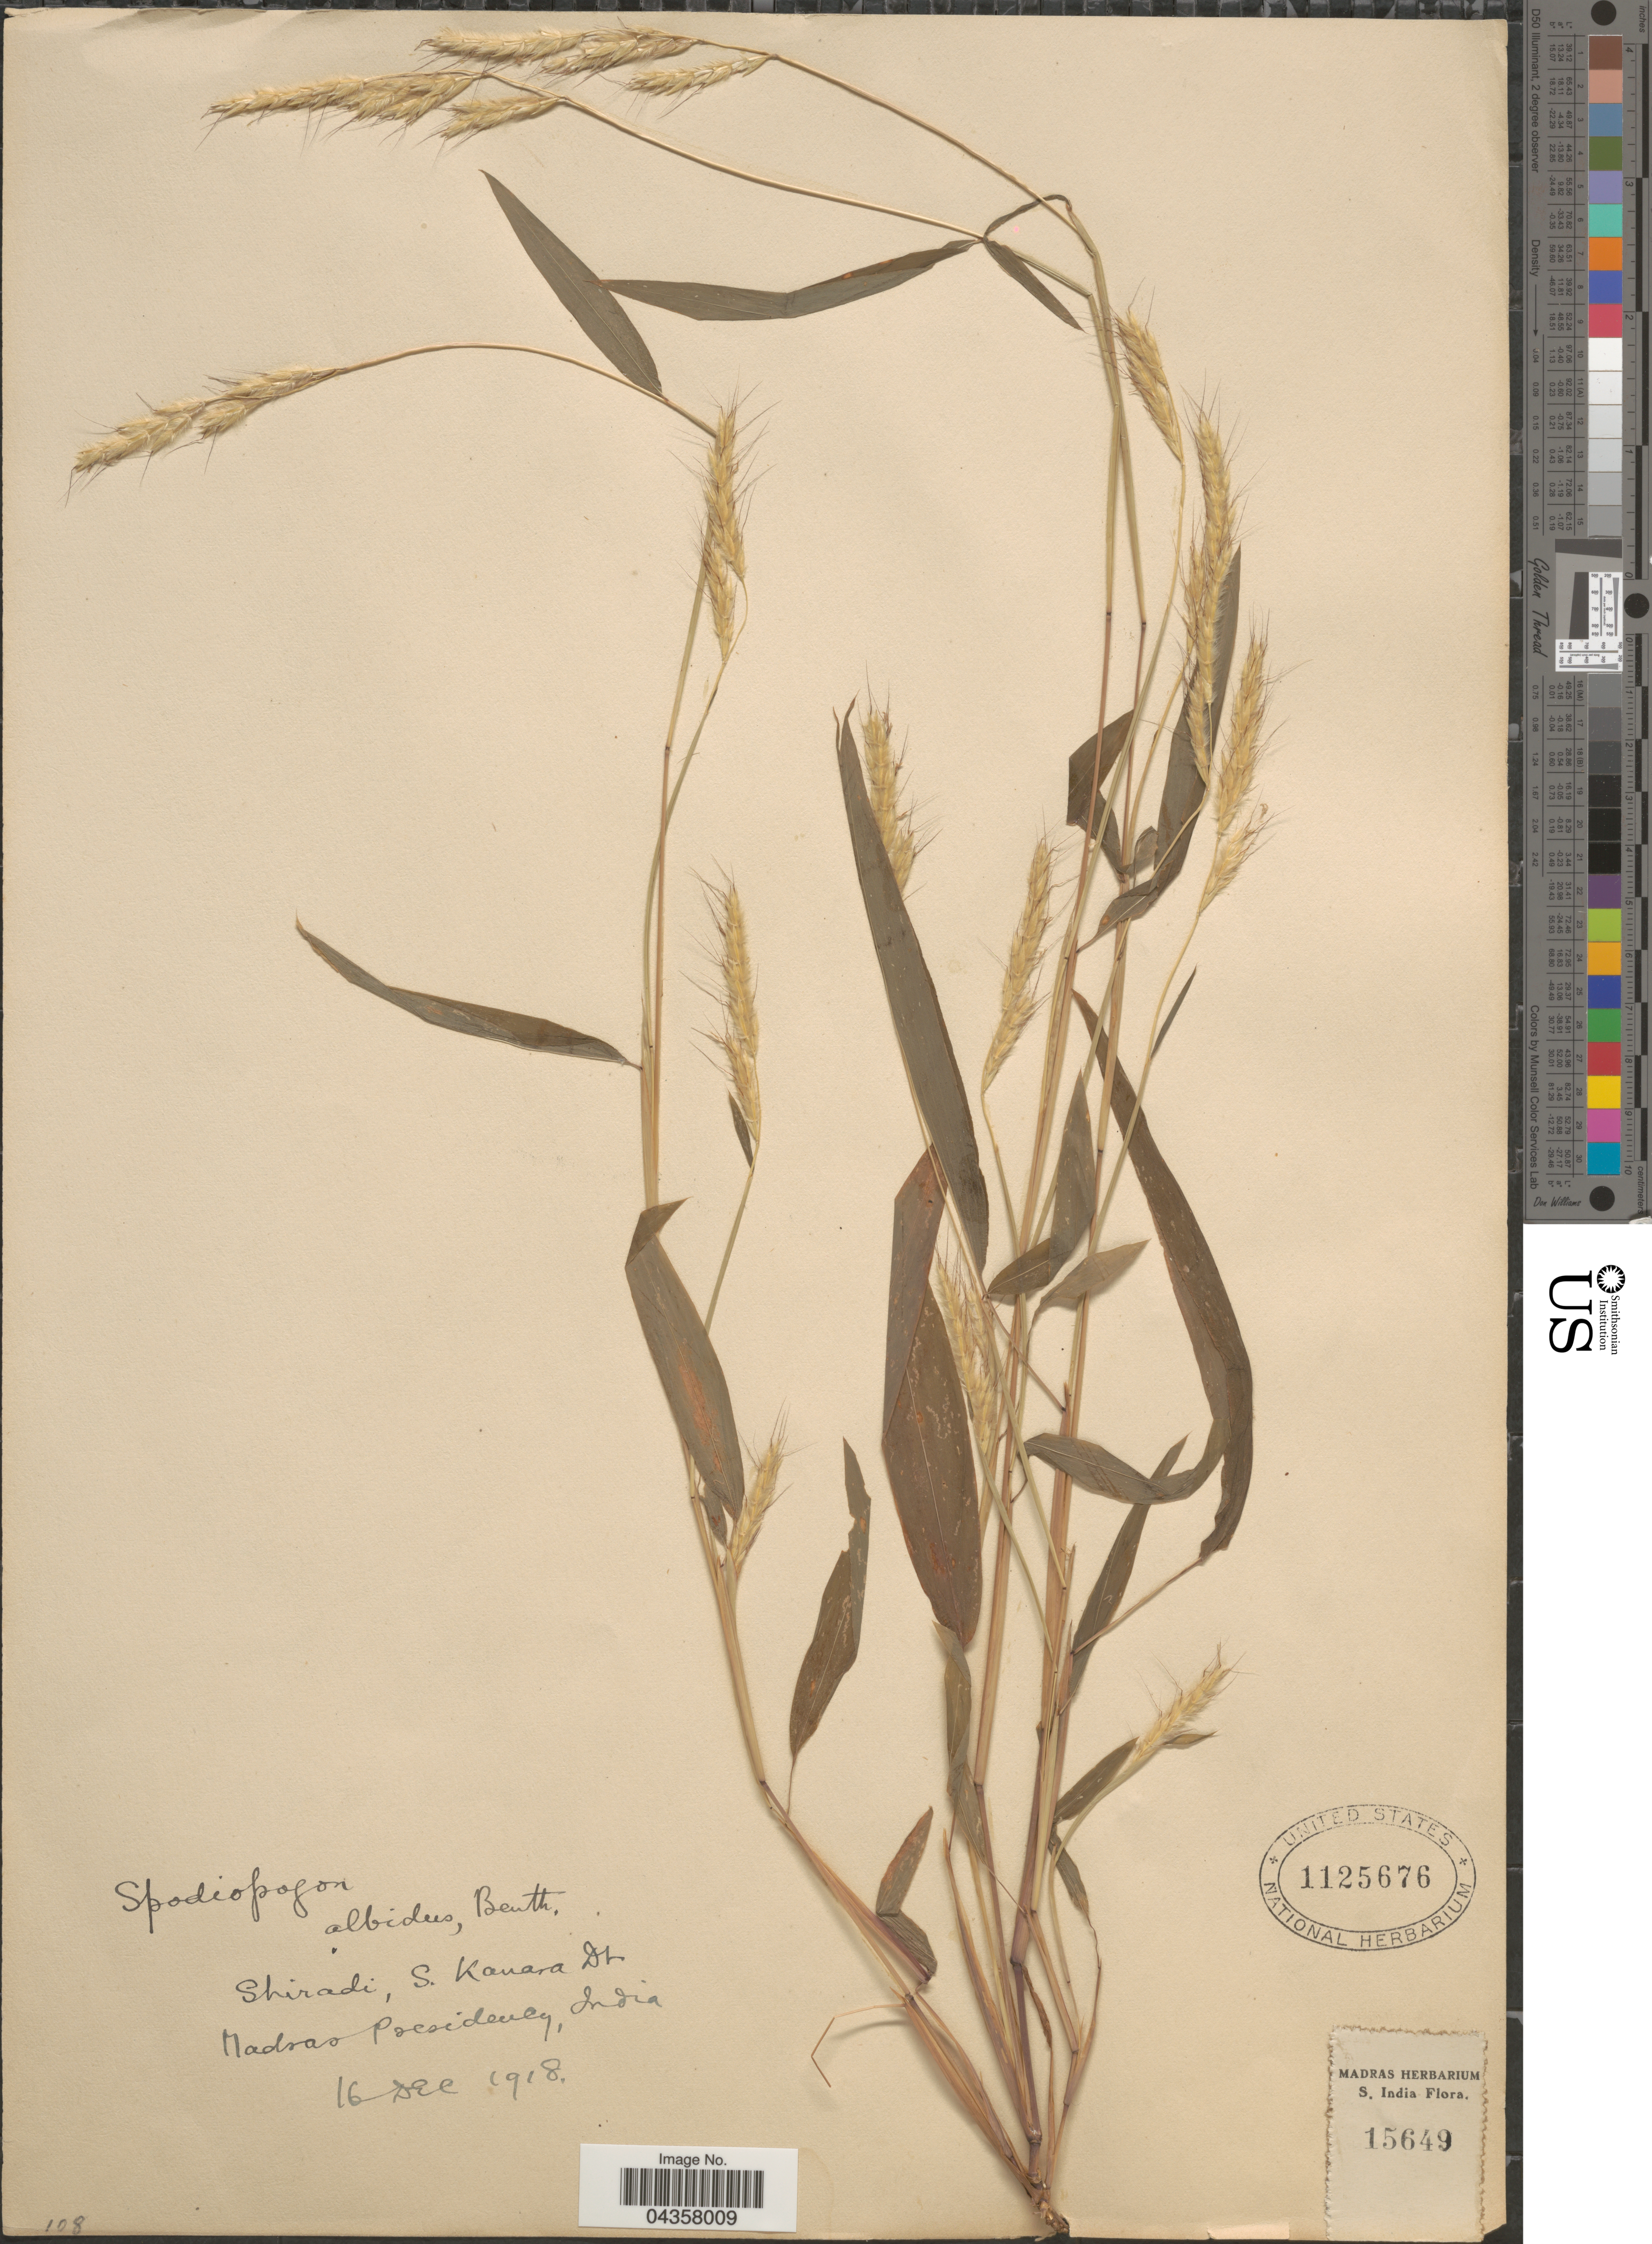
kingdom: Plantae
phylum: Tracheophyta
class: Liliopsida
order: Poales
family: Poaceae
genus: Spodiopogon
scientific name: Spodiopogon rhizophorus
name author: (Steud.) Pilg.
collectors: Ex herb. Madras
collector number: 15649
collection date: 1918-12-16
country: India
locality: Shiradi, S. Kanara Dt. Madras Presidency, S. India.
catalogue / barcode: US 1125676